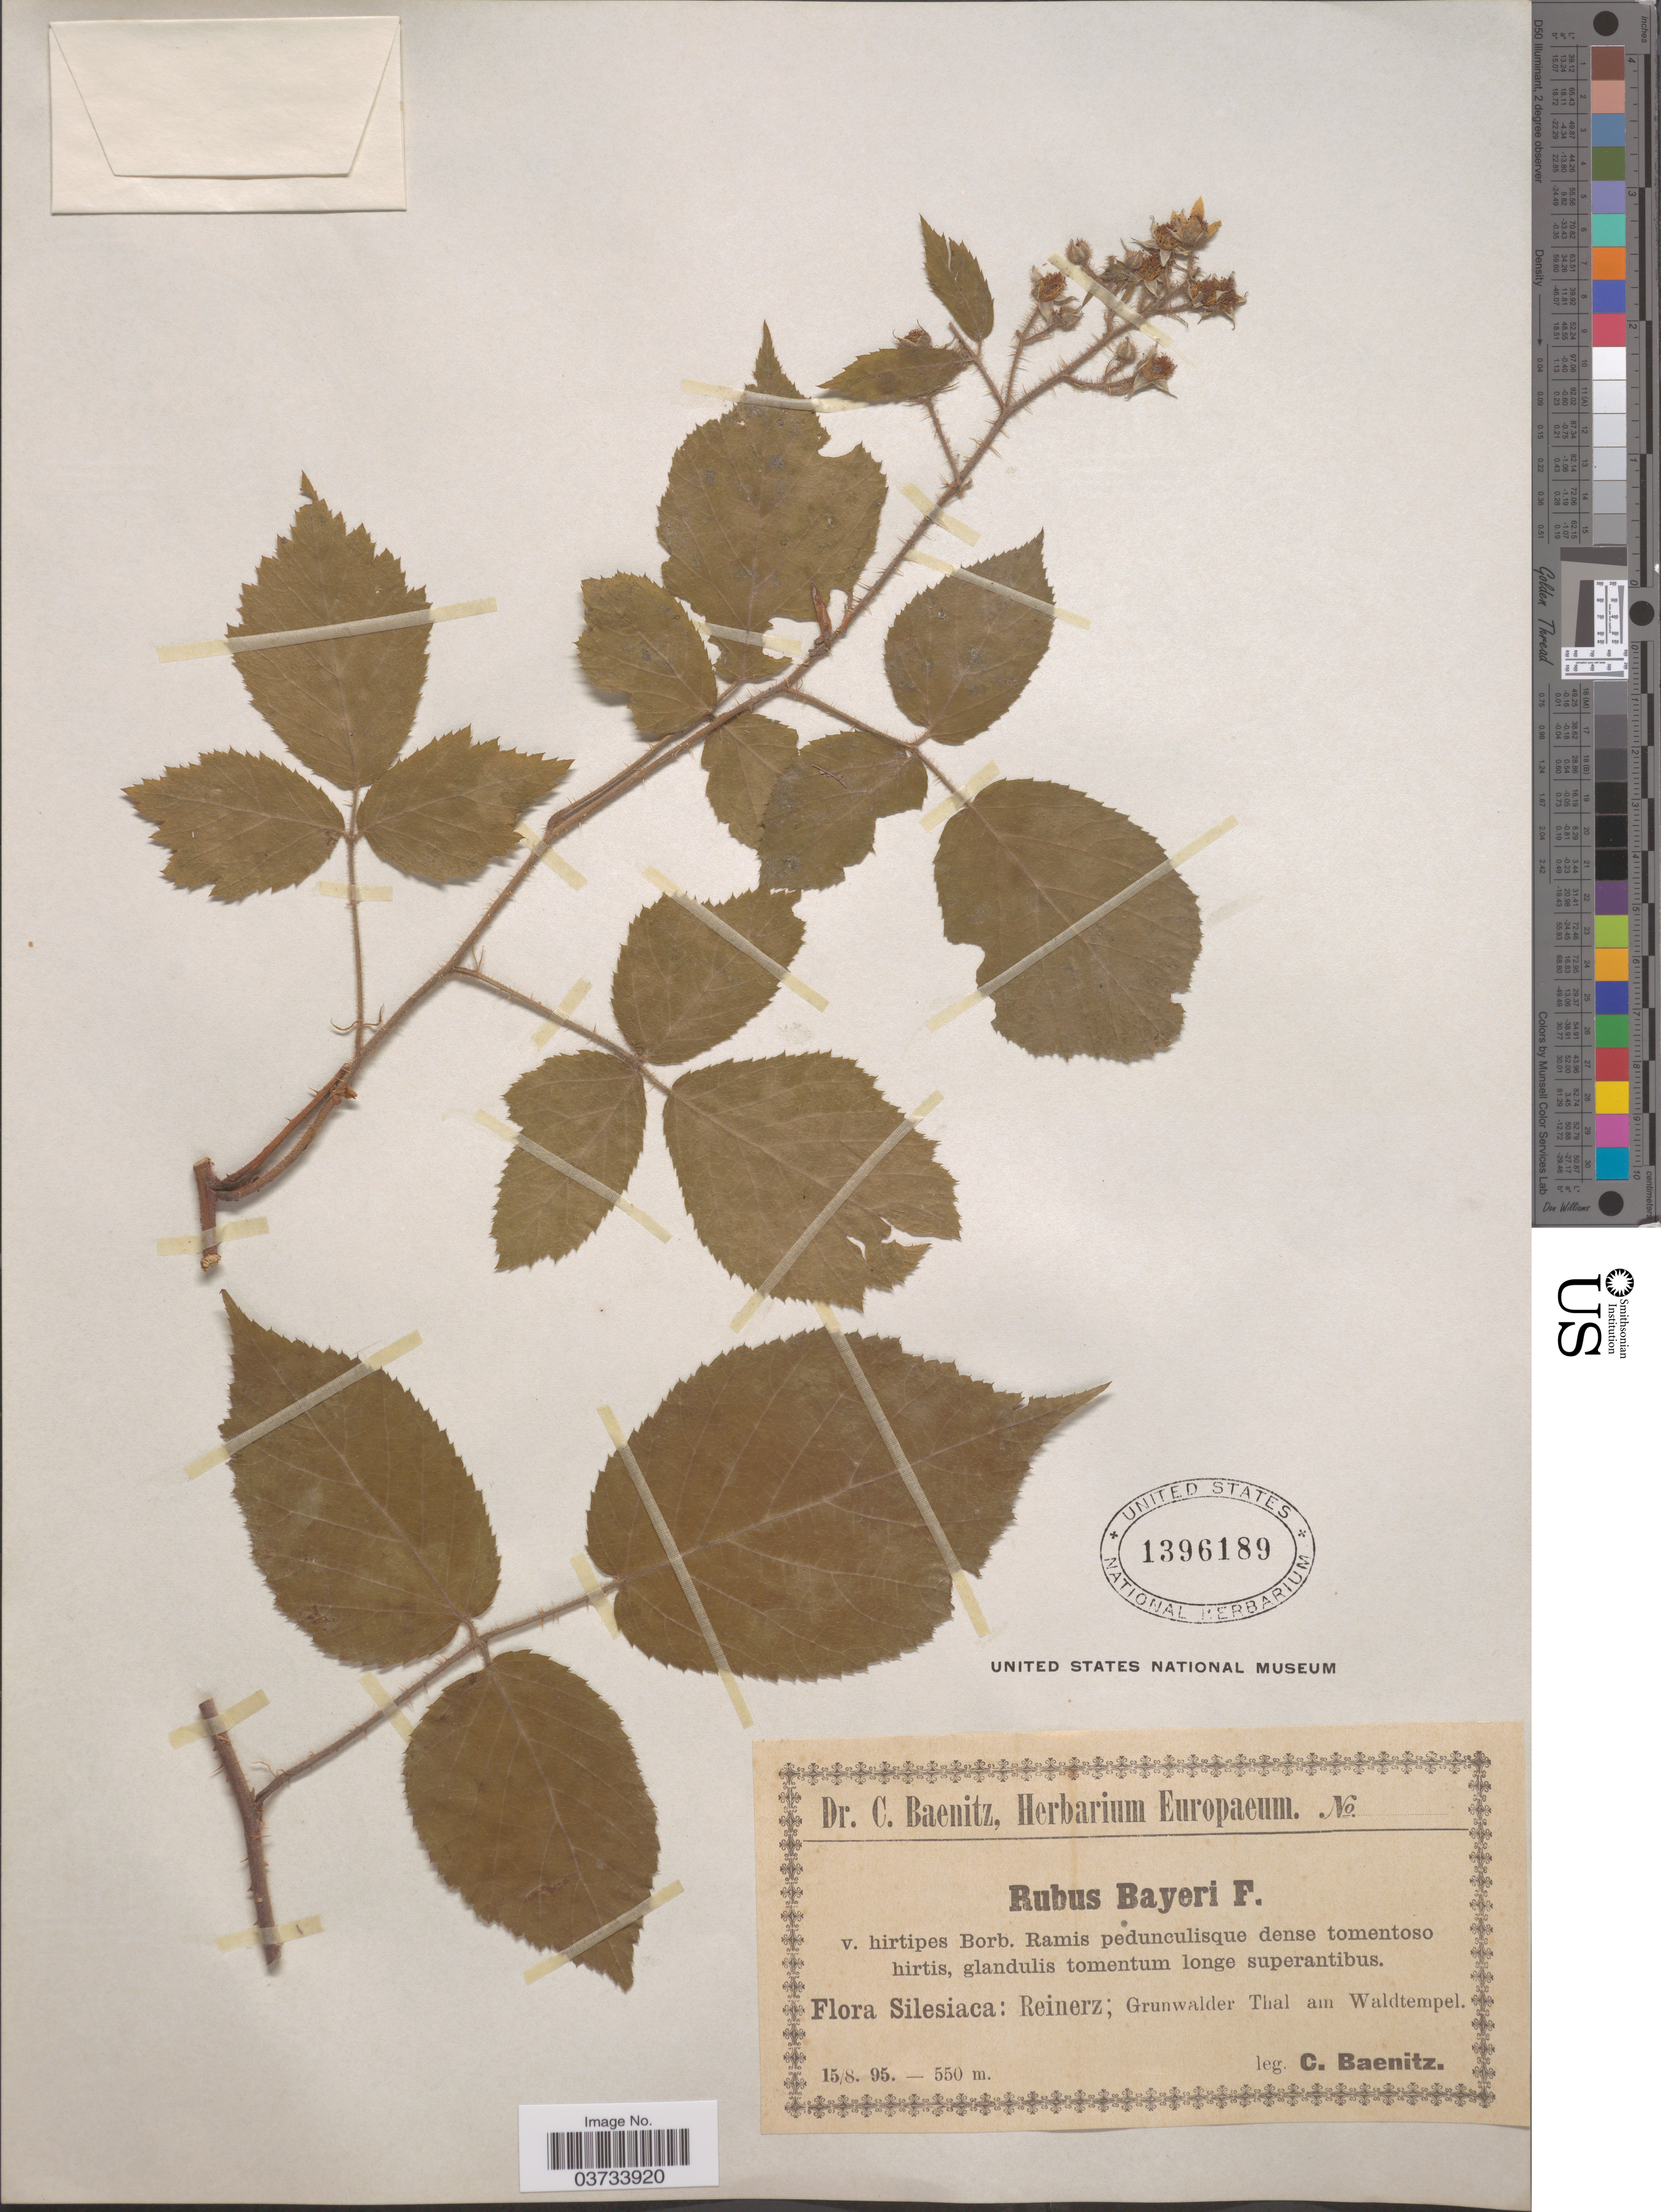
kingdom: Plantae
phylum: Tracheophyta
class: Magnoliopsida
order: Rosales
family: Rosaceae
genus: Rubus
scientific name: Rubus bayeri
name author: Focke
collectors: C. G. Baenitz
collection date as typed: Transcribed d/m/y: 15/8/95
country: Poland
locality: Silesiaca: Reinerz; Grunwalder Thal am Waldtempel.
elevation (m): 550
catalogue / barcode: US 1396189